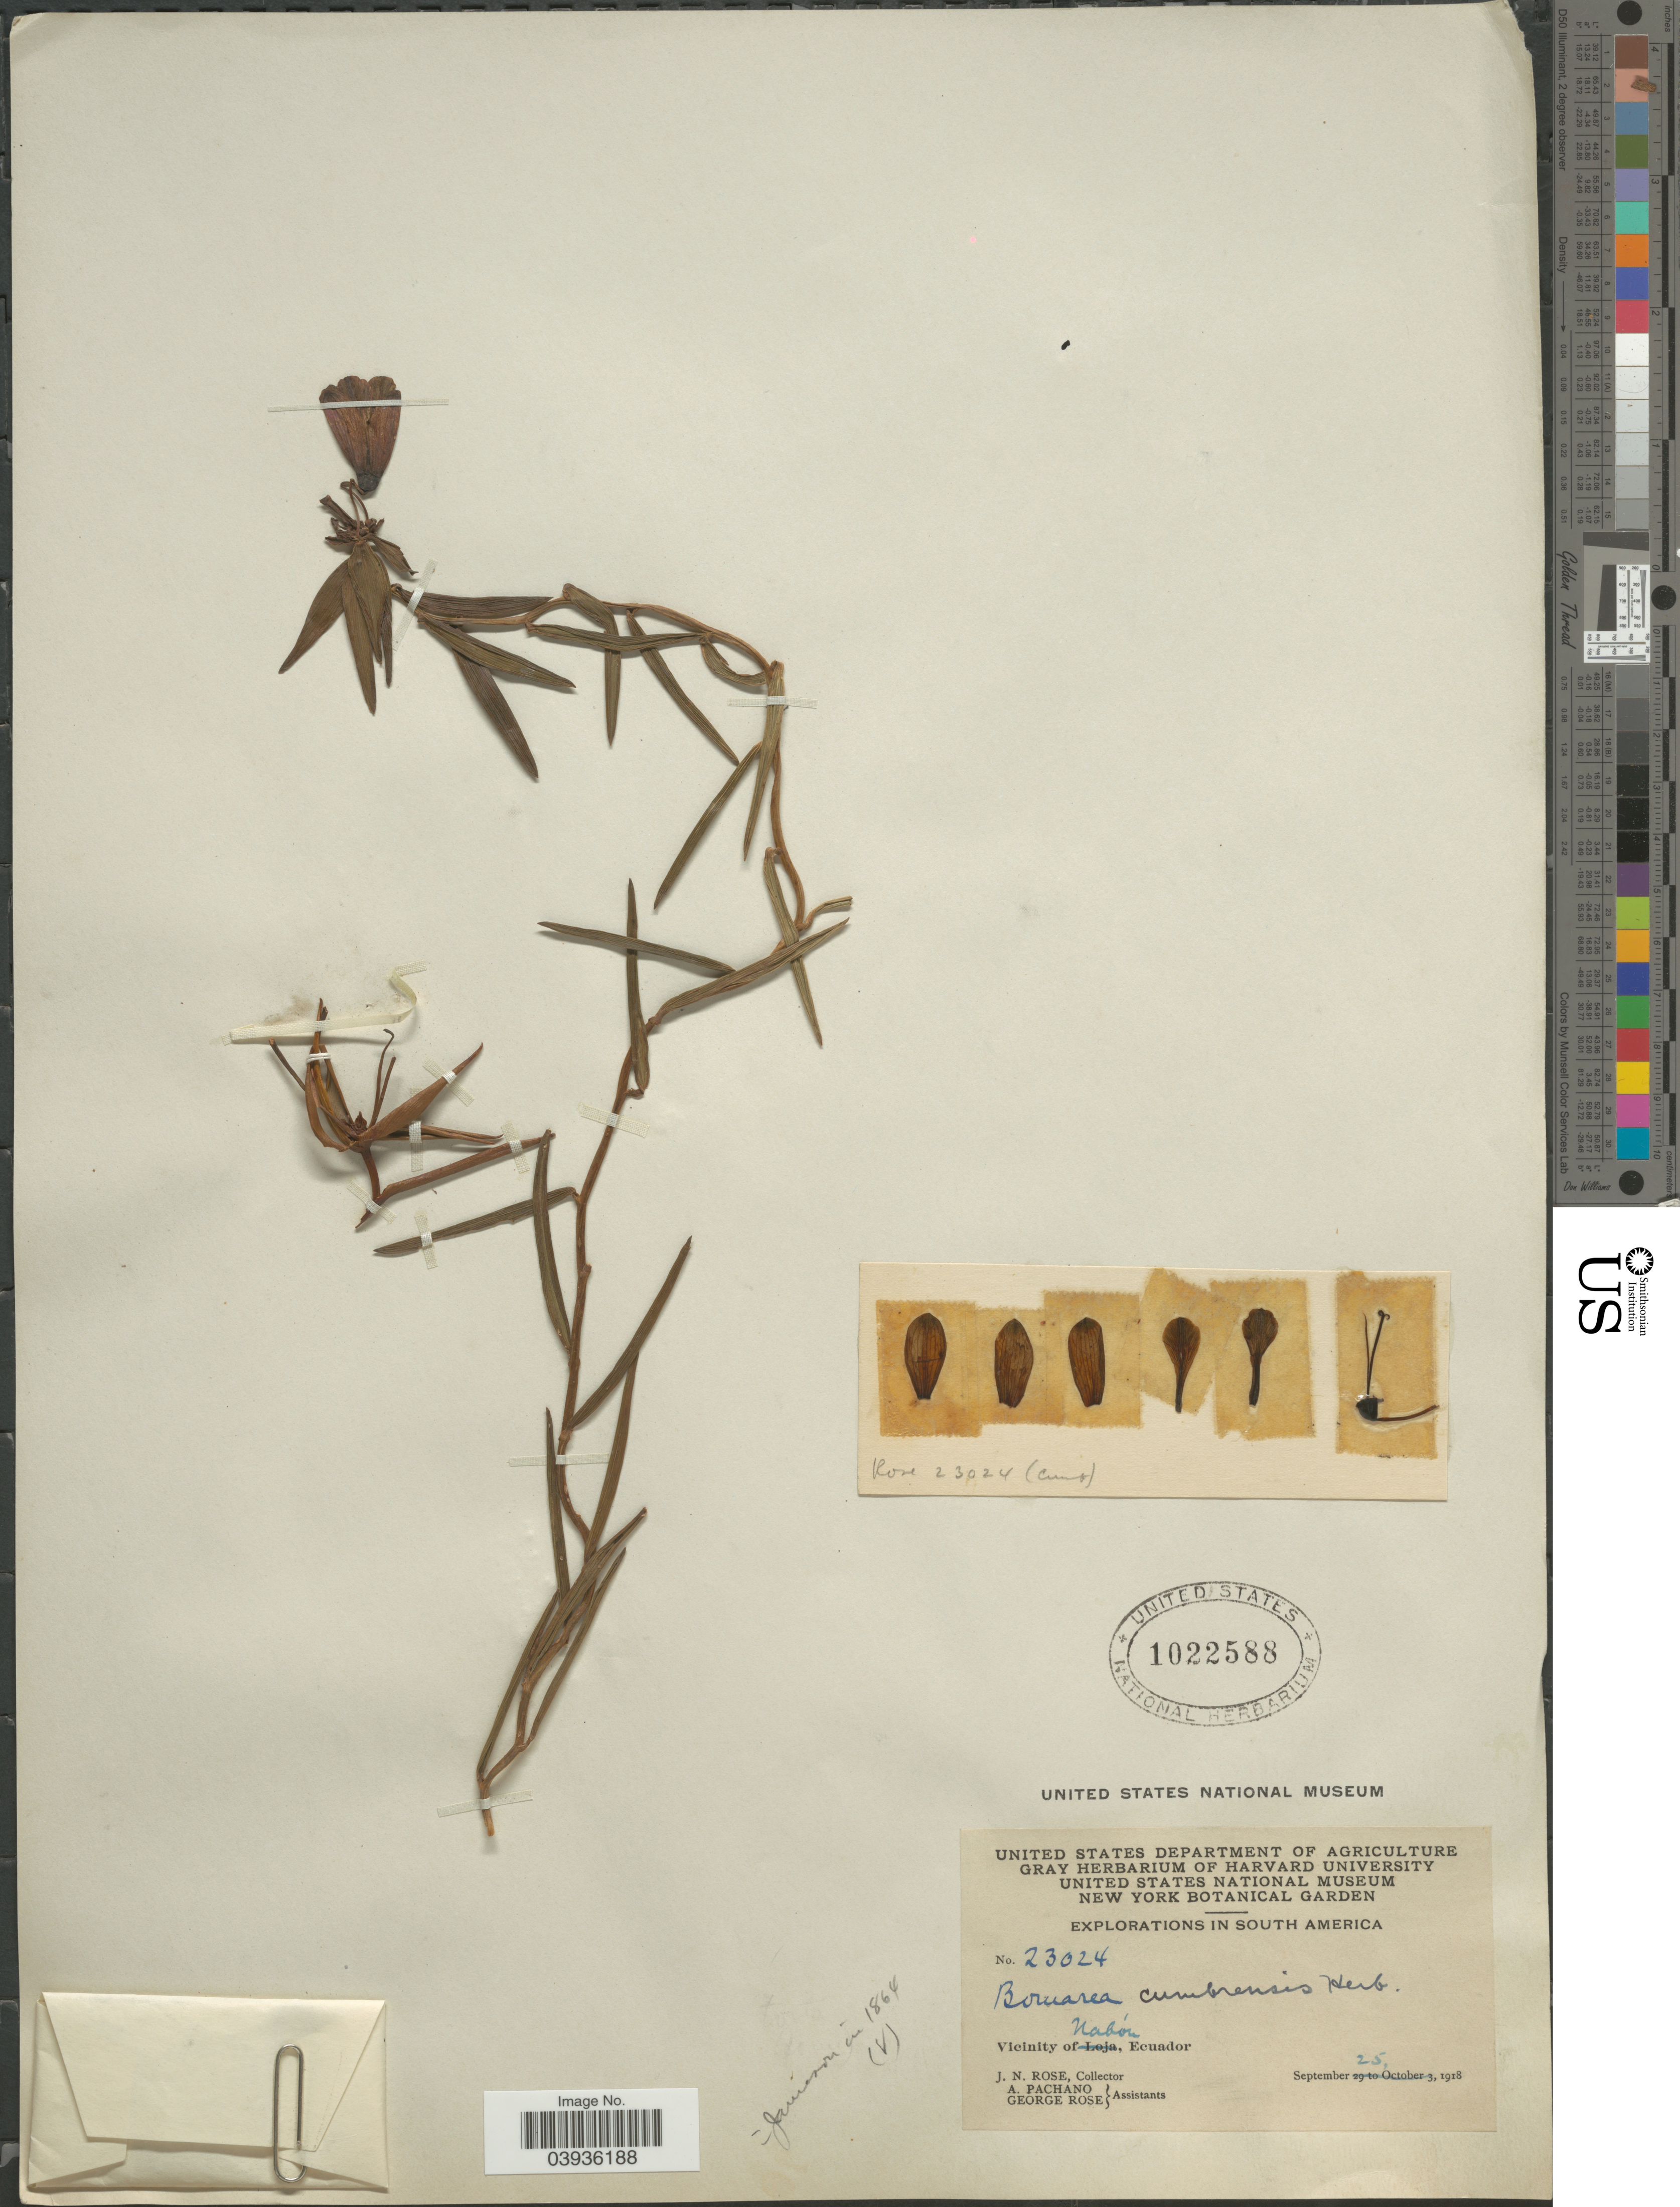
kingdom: Plantae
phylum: Tracheophyta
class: Liliopsida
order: Liliales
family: Alstroemeriaceae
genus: Bomarea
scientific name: Bomarea cumbrensis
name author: Herb.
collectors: J. N. Rose, A. Pachano & G. Rose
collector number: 23024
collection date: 1918-09-25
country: Ecuador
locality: Vicinity of Nabón.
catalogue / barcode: US 1022588